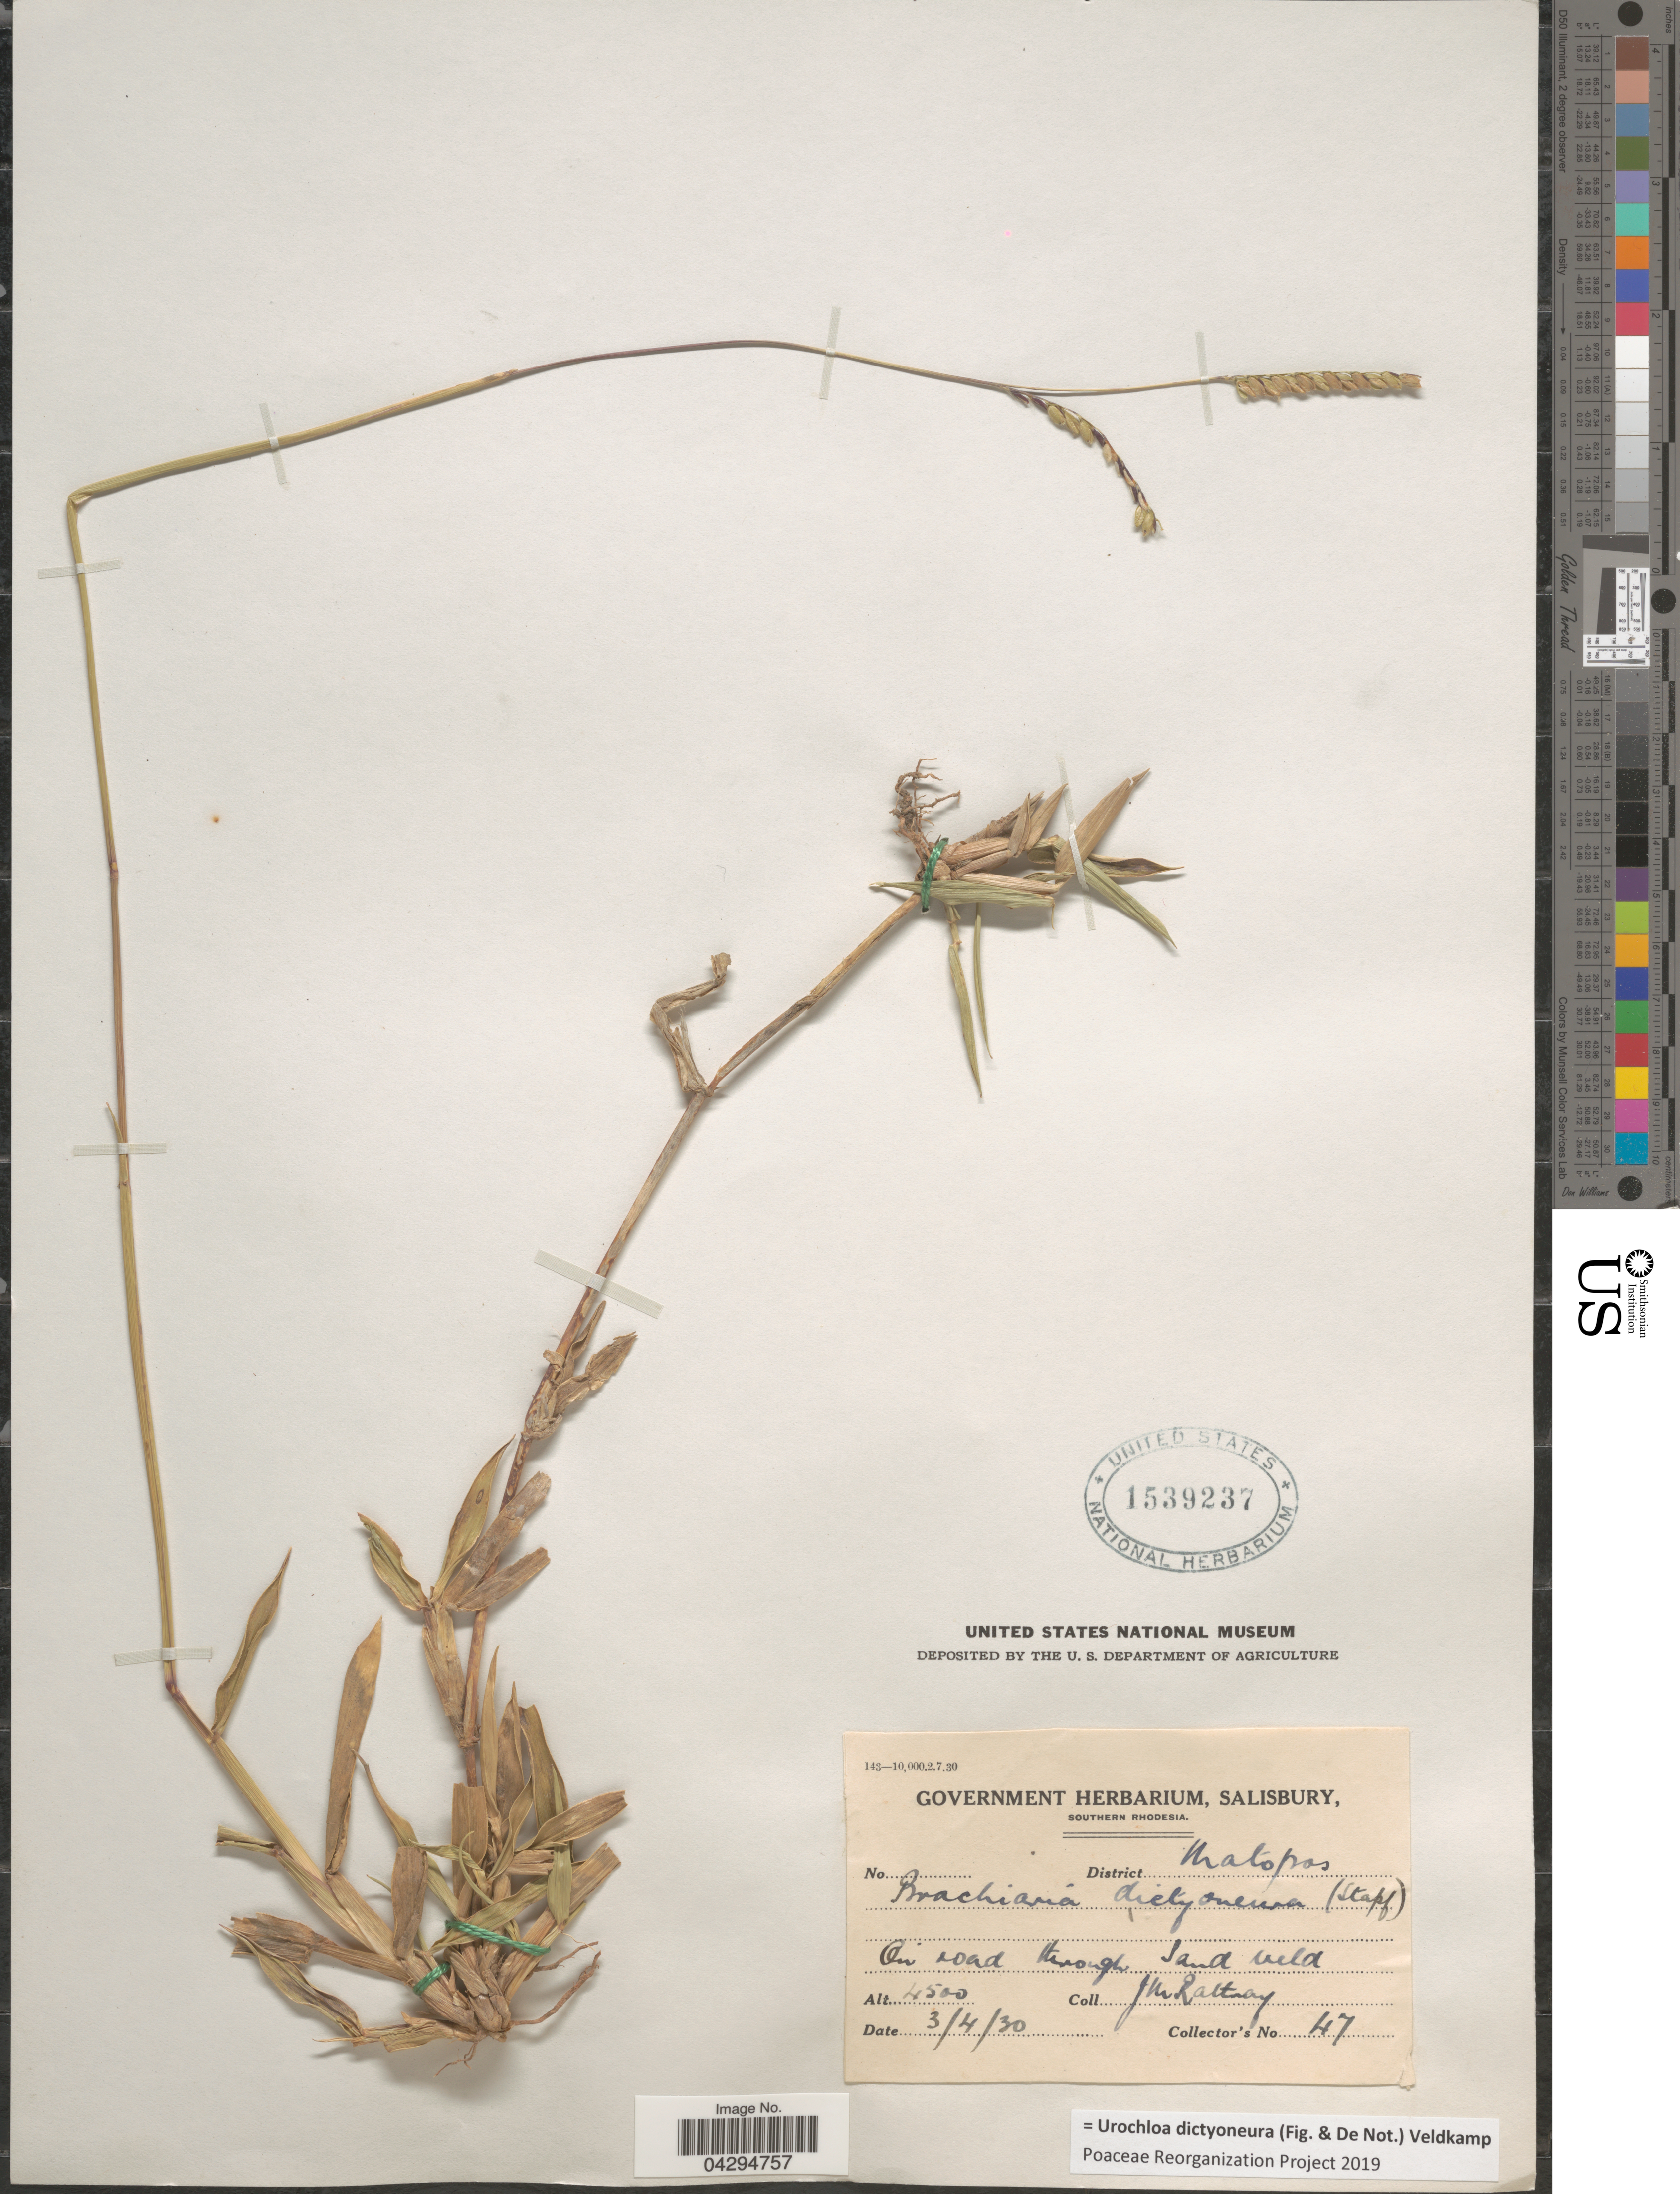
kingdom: Plantae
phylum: Tracheophyta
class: Liliopsida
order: Poales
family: Poaceae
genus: Urochloa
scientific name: Urochloa dictyoneura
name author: (Fig. & De Not.) Veldkamp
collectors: J. Rattray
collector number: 47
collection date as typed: Transcribed d/m/y: 3/4/30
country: Zimbabwe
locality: Southern Rhodesia. District Matopos. On road through sand veld.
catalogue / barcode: US 1539237